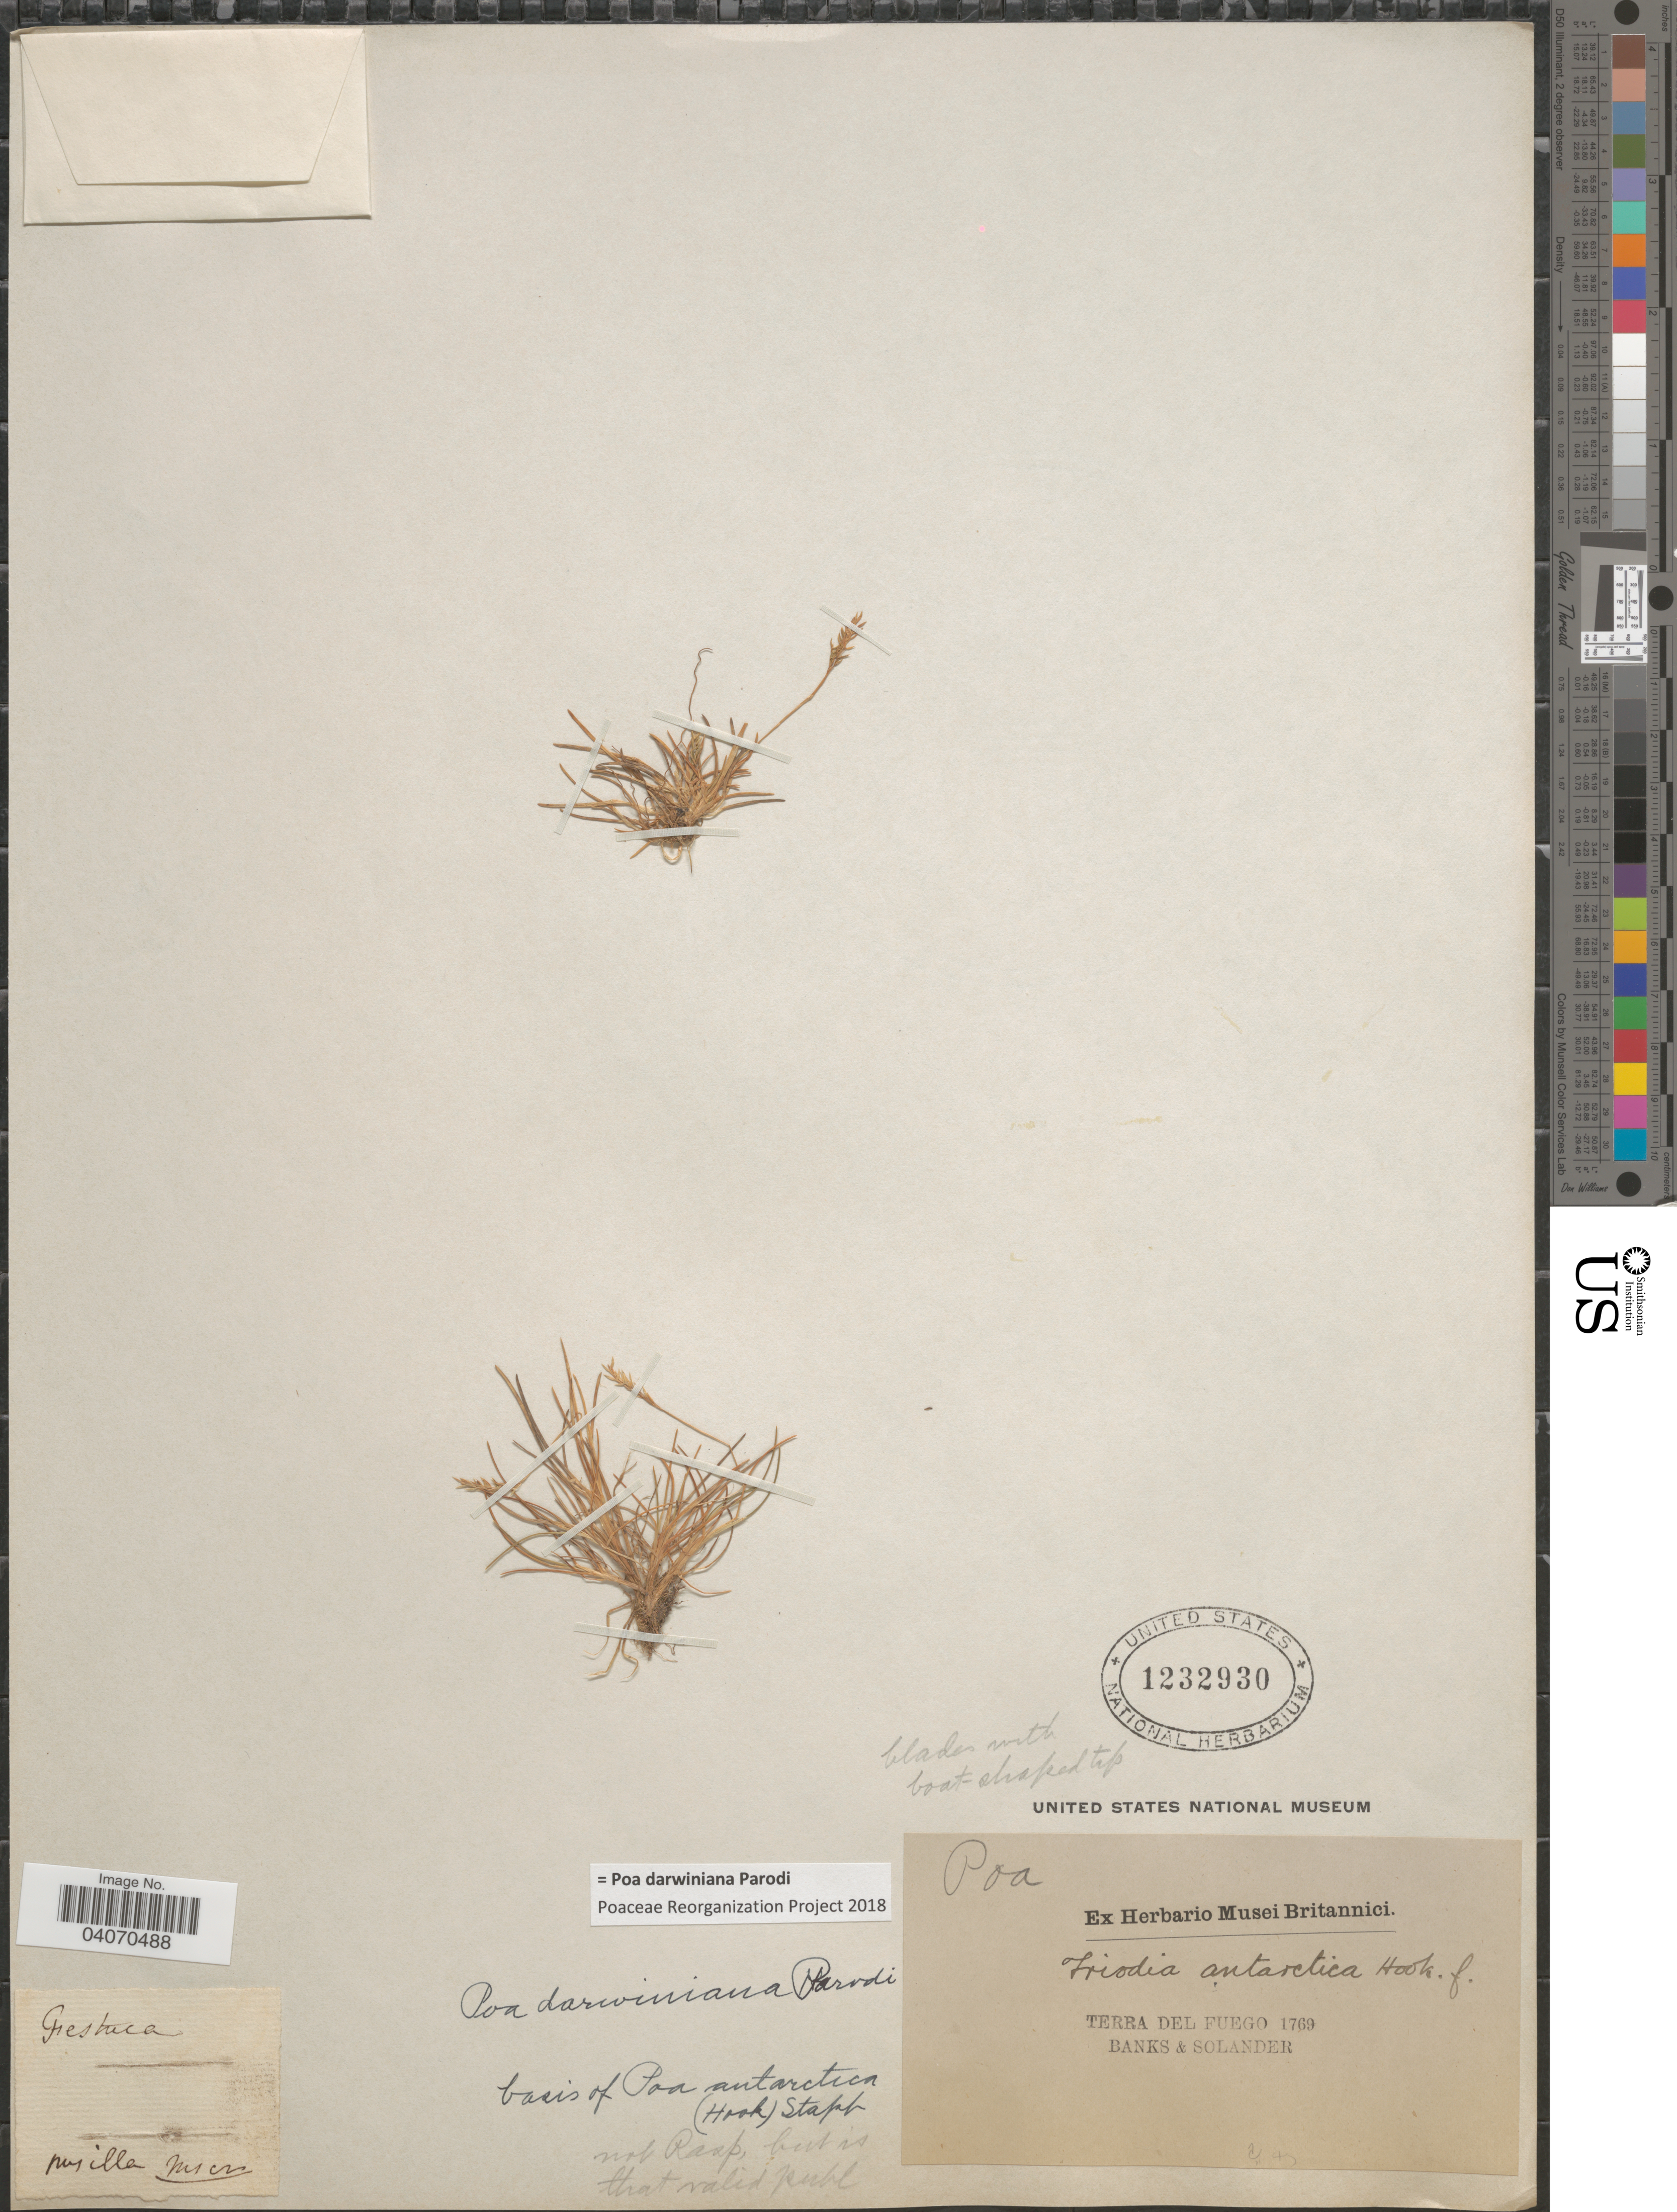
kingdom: Plantae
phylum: Tracheophyta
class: Liliopsida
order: Poales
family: Poaceae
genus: Poa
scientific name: Poa darwiniana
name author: Parodi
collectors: -- Banks & -- Solander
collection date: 1769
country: Argentina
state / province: Tierra del Fuego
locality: Terra del Fuego.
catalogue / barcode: US 1232930